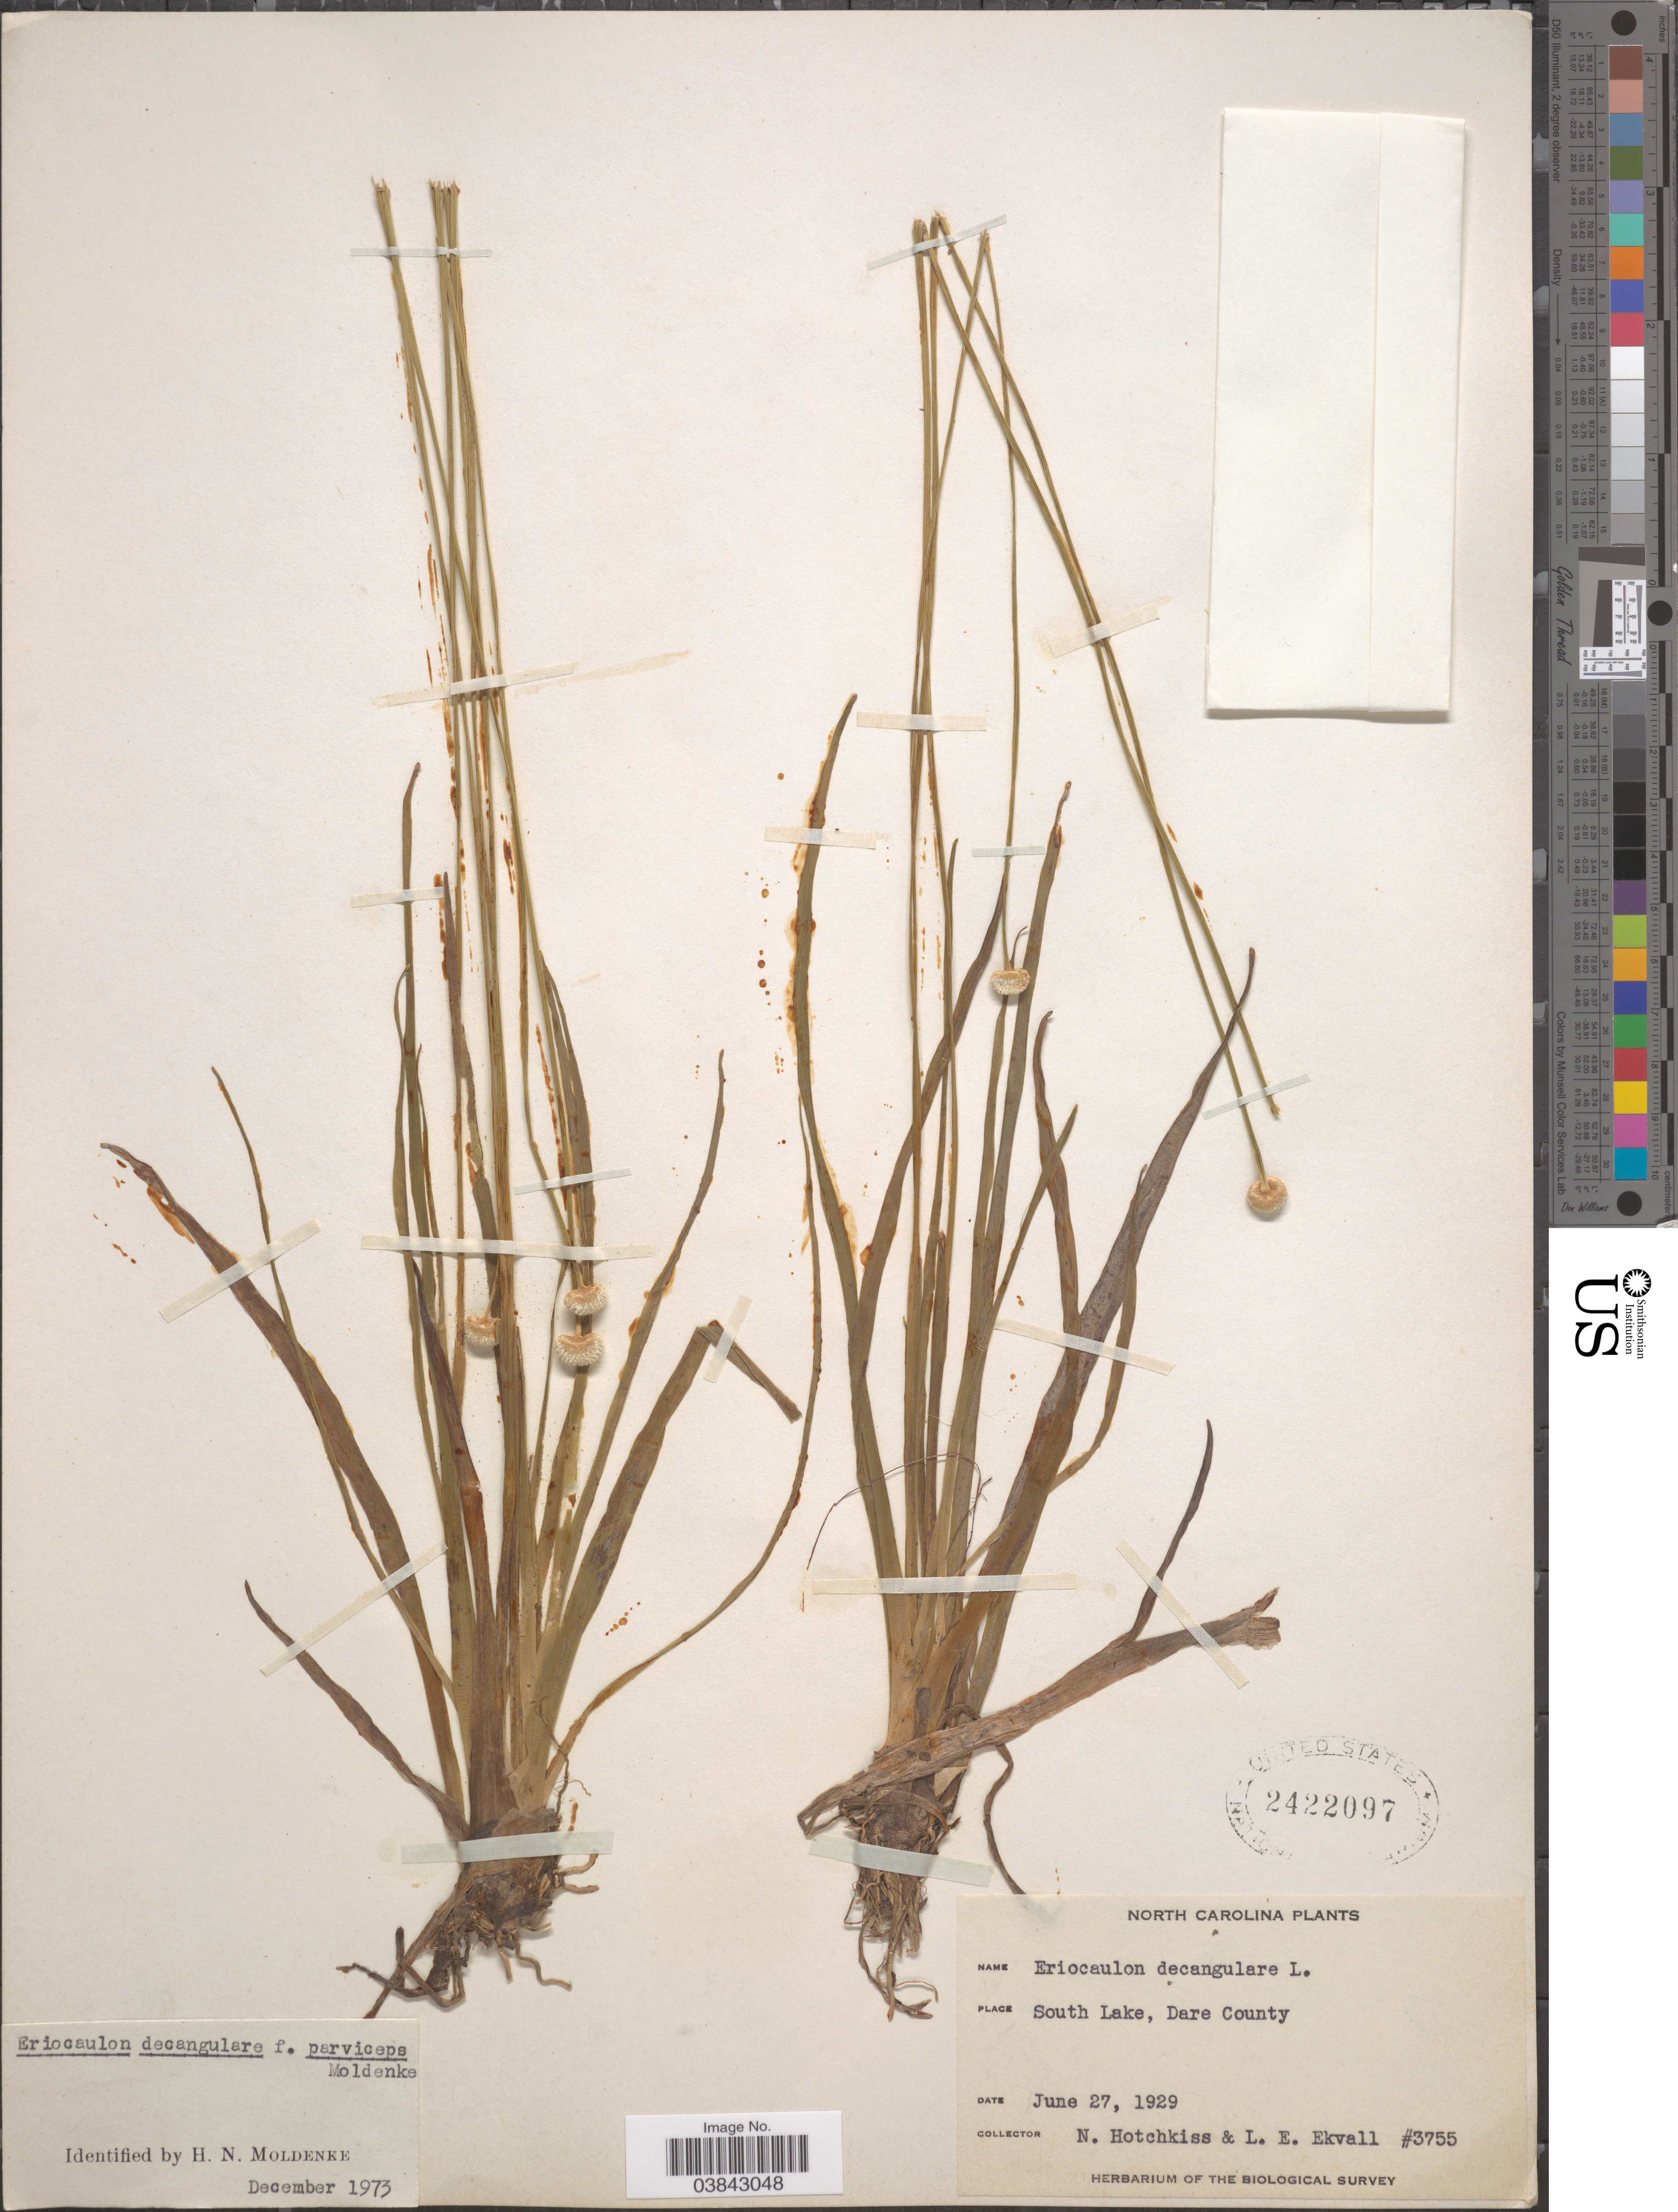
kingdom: Plantae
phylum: Tracheophyta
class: Liliopsida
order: Poales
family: Eriocaulaceae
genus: Eriocaulon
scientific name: Eriocaulon decangulare f. parviceps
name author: Moldenke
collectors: N. Hotchkiss & L. Ekvall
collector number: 3755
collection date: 1929-06-27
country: United States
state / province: North Carolina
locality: South Lake, Dare County.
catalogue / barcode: US 2422097